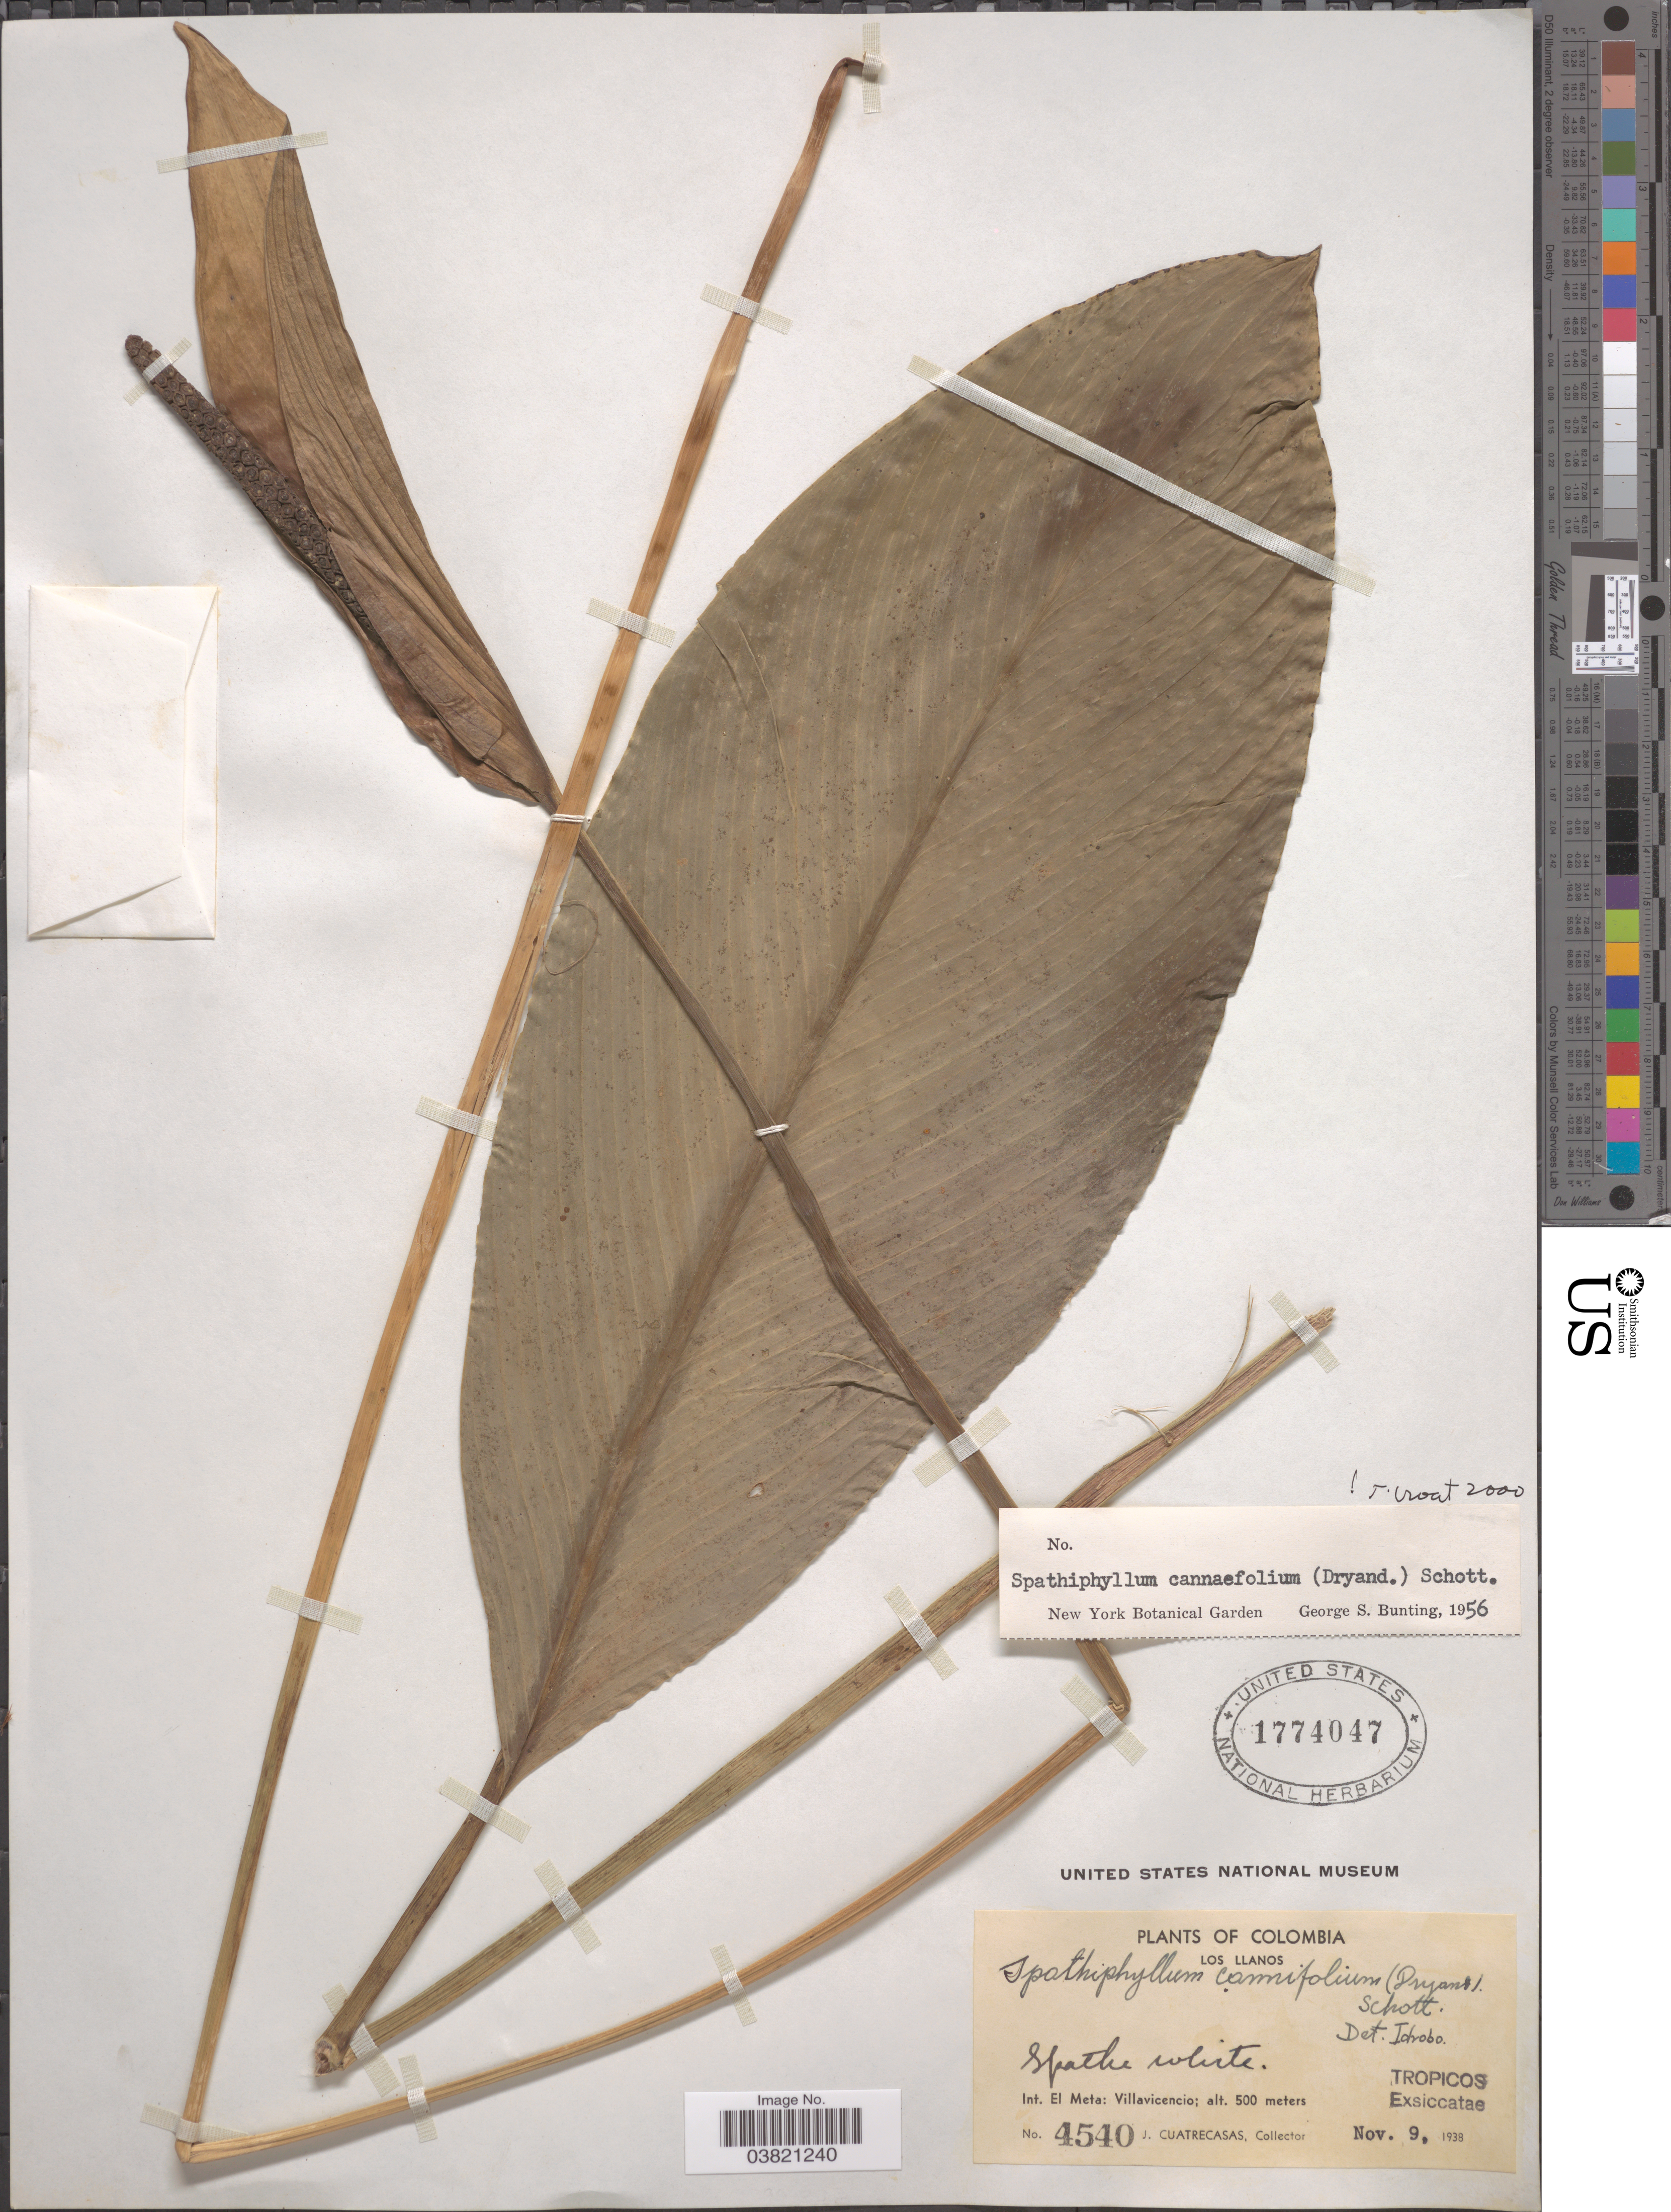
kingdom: Plantae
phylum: Tracheophyta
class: Liliopsida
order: Alismatales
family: Araceae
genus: Spathiphyllum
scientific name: Spathiphyllum cannifolium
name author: (Dryand. ex Sims) Schott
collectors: J. Cuatrecasas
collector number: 4540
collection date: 1938-11-09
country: Colombia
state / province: Meta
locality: Los Llanos. Int. El Meta: Villavicencio.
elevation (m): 500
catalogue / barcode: US 1774047